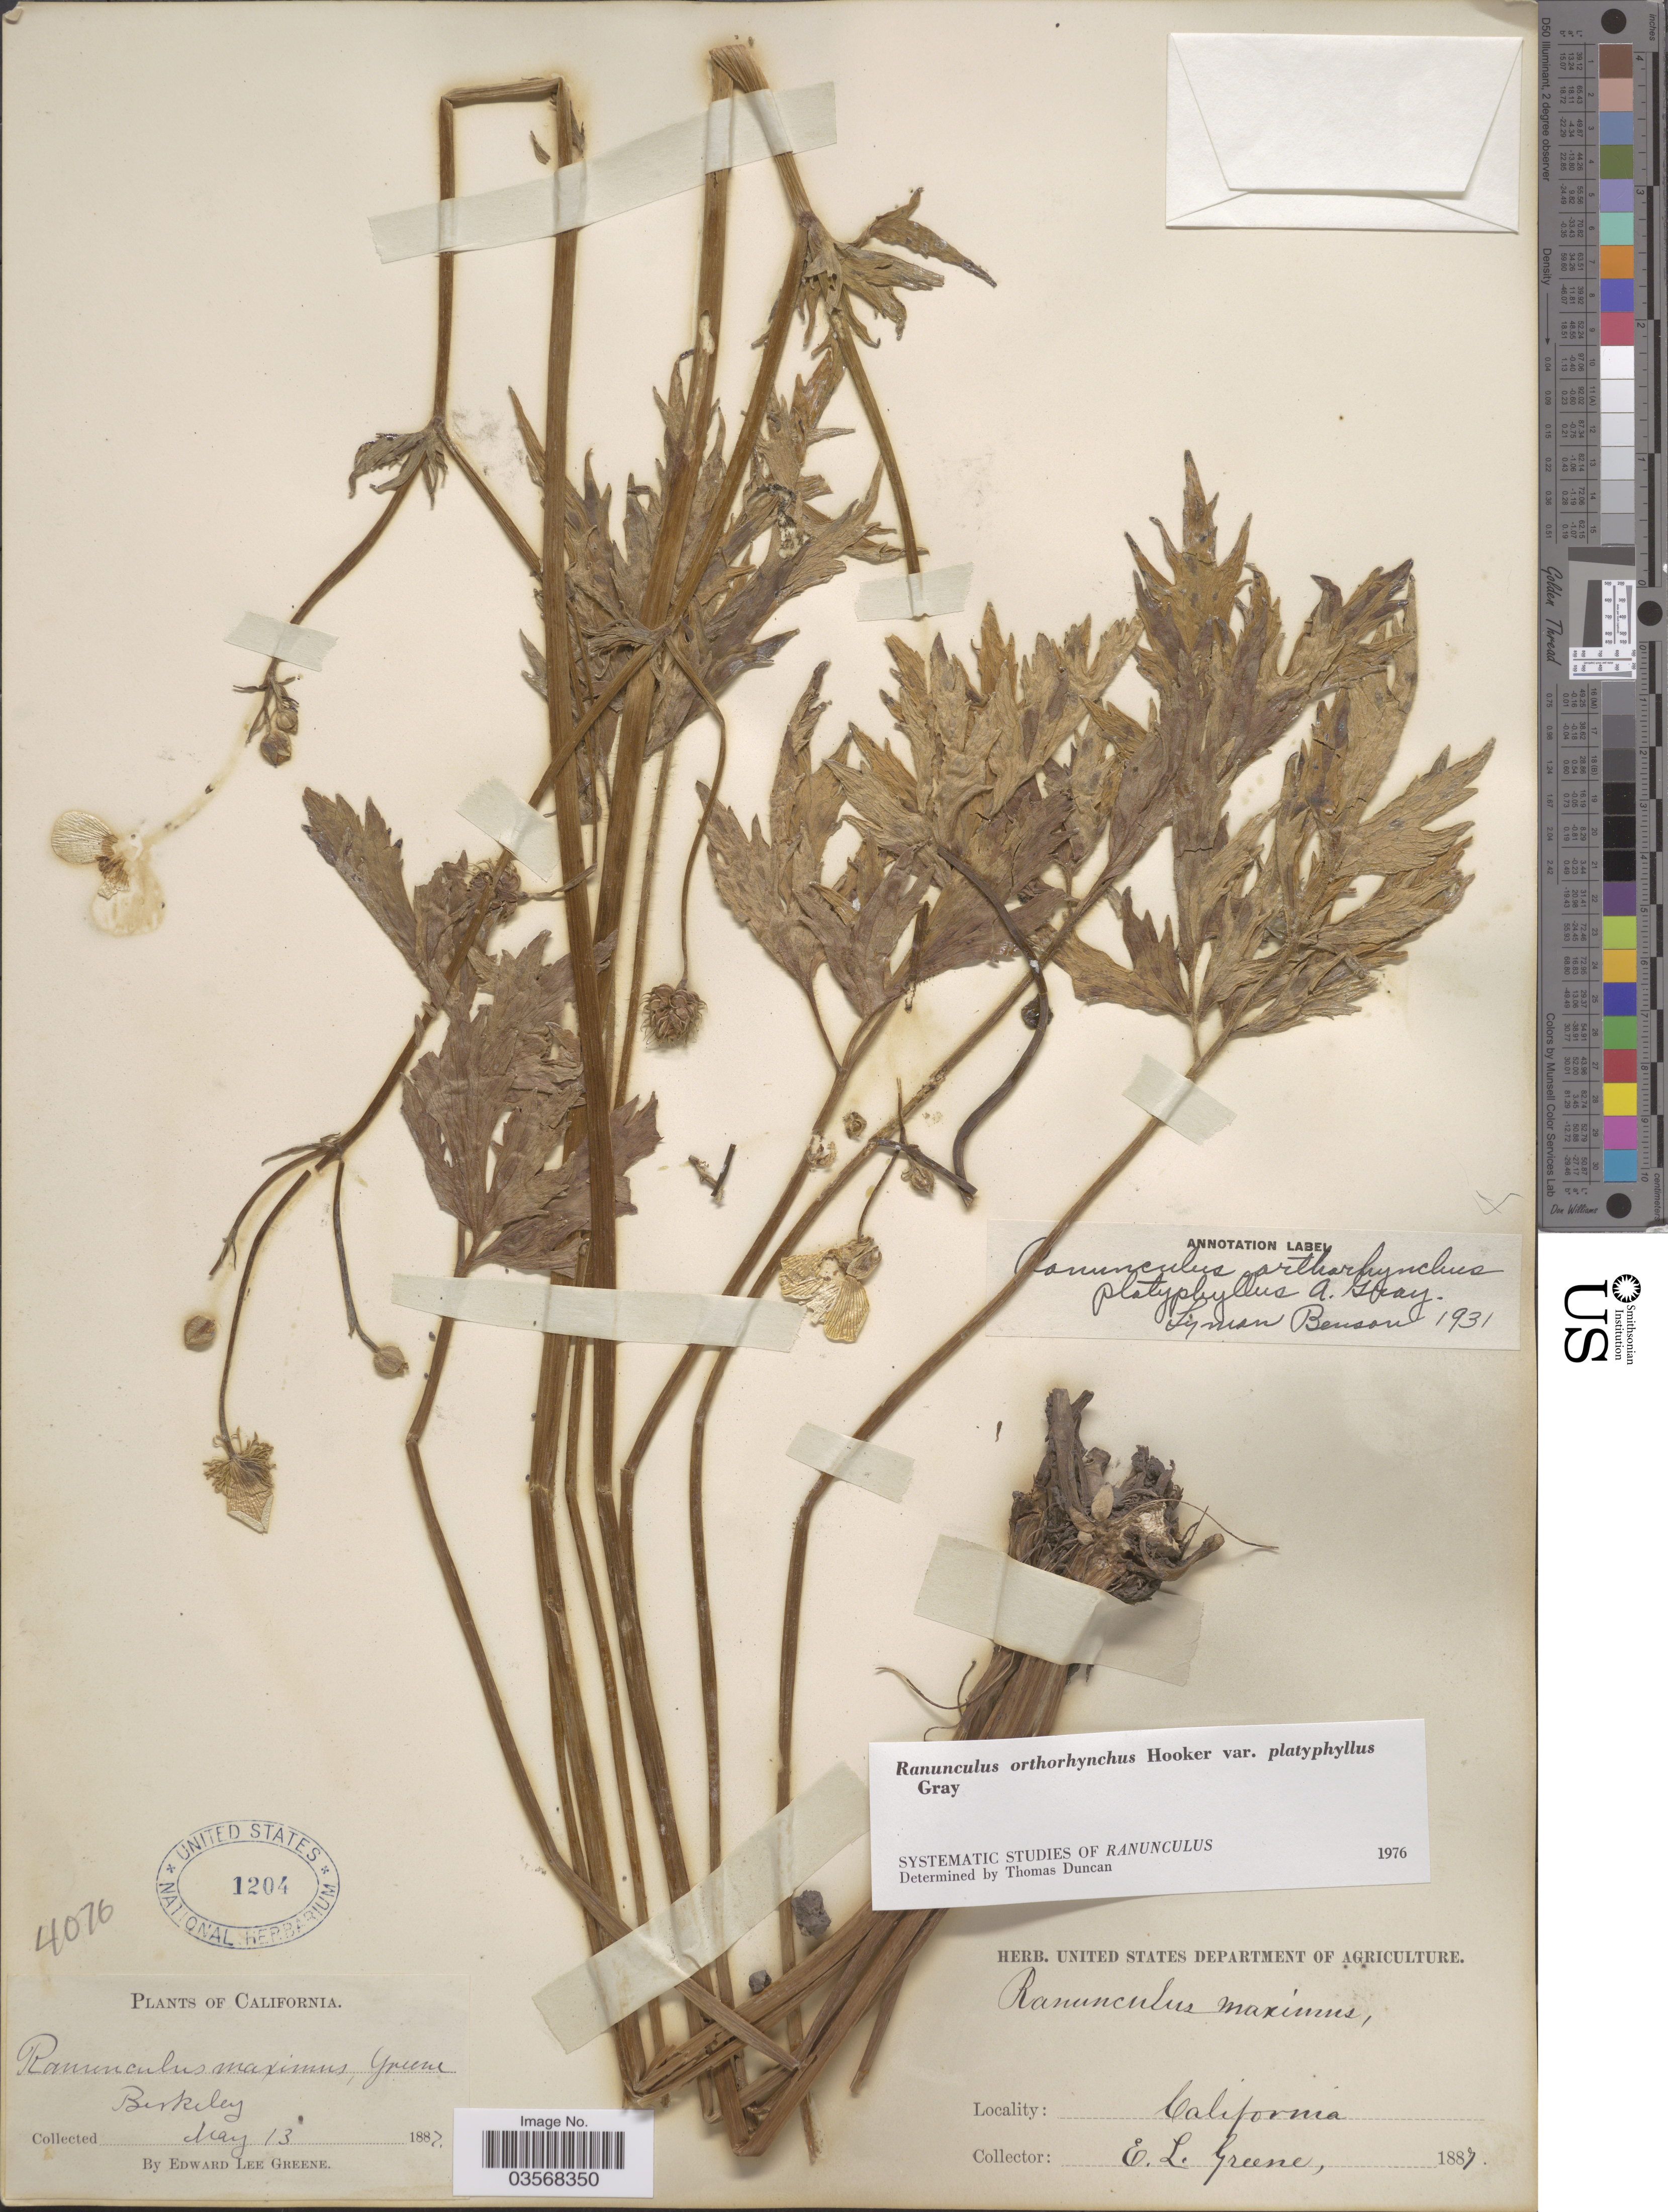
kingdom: Plantae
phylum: Tracheophyta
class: Magnoliopsida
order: Ranunculales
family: Ranunculaceae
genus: Ranunculus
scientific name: Ranunculus orthorhynchus var. platyphyllus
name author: A. Gray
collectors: E. L. Greene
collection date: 1887-05-13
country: United States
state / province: California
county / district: Alameda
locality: Berkeley.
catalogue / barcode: US 1204